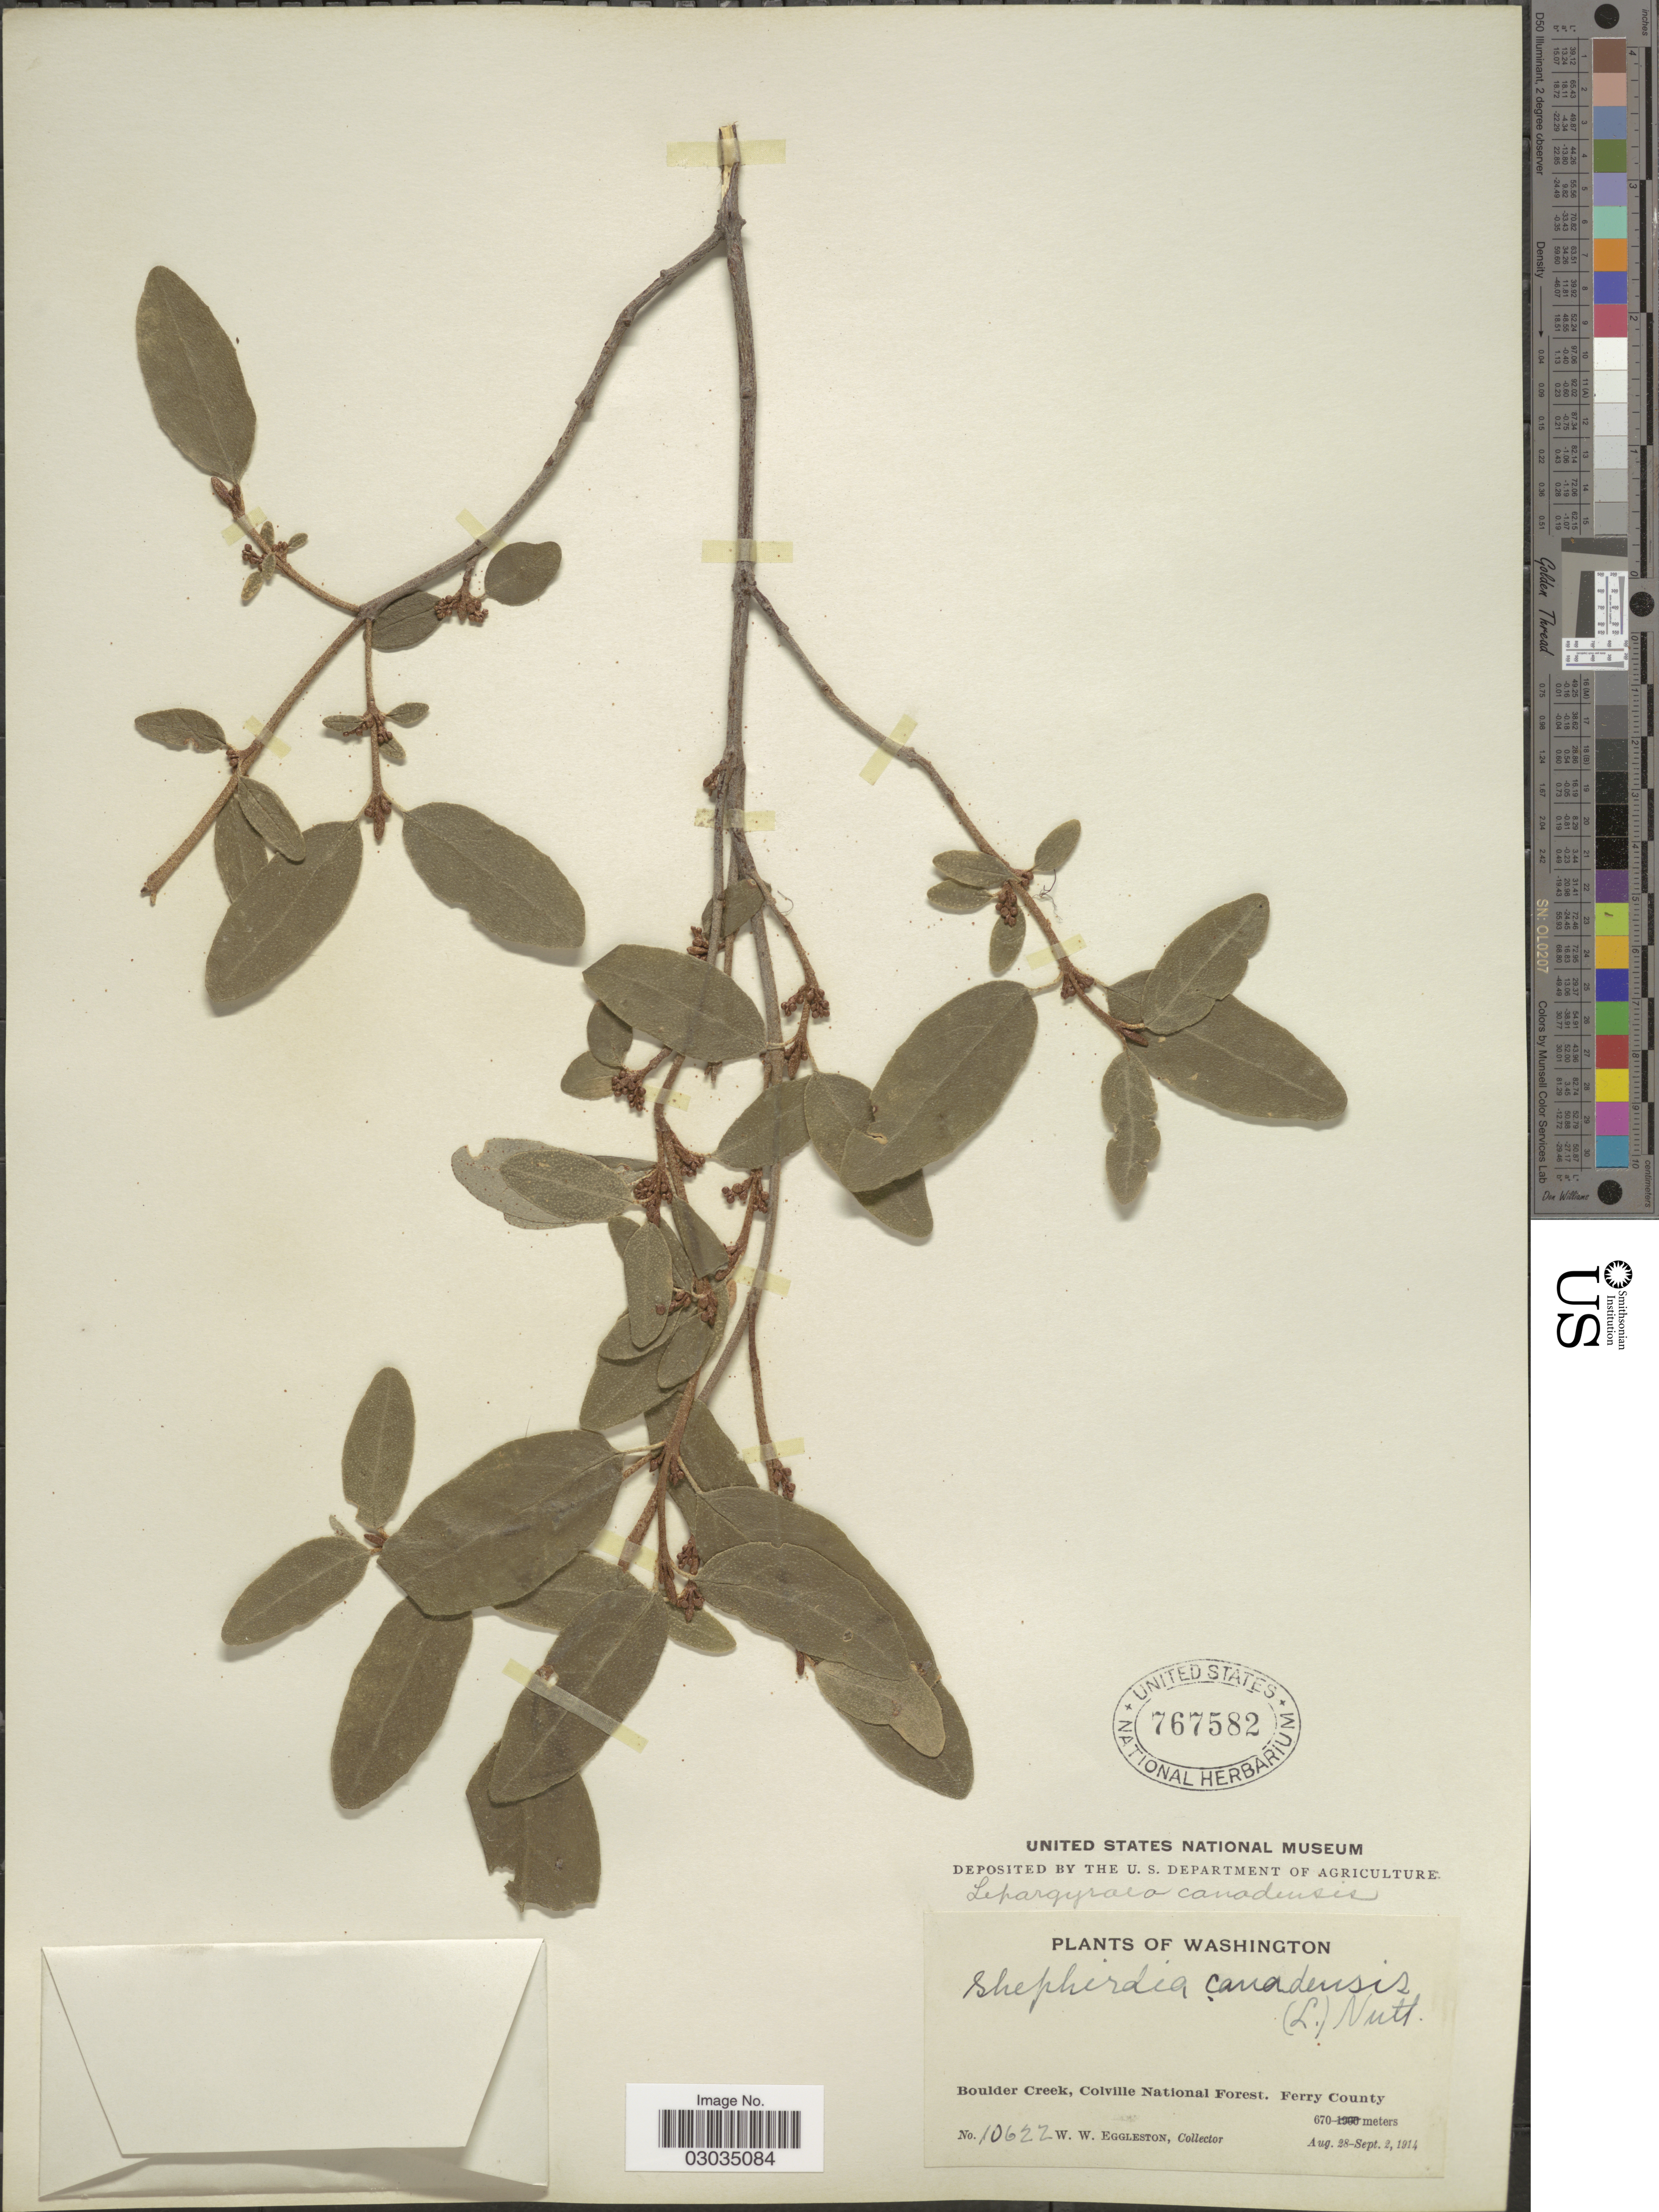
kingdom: Plantae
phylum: Tracheophyta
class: Magnoliopsida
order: Rosales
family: Elaeagnaceae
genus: Shepherdia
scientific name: Shepherdia canadensis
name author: (L.) Nutt.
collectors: W. W. Eggleston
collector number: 10622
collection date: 1914-08-28/1914-09-02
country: United States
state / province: Washington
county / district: Ferry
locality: Boulder Creek, Colville National Forest, Ferry County.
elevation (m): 670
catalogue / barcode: US 767582